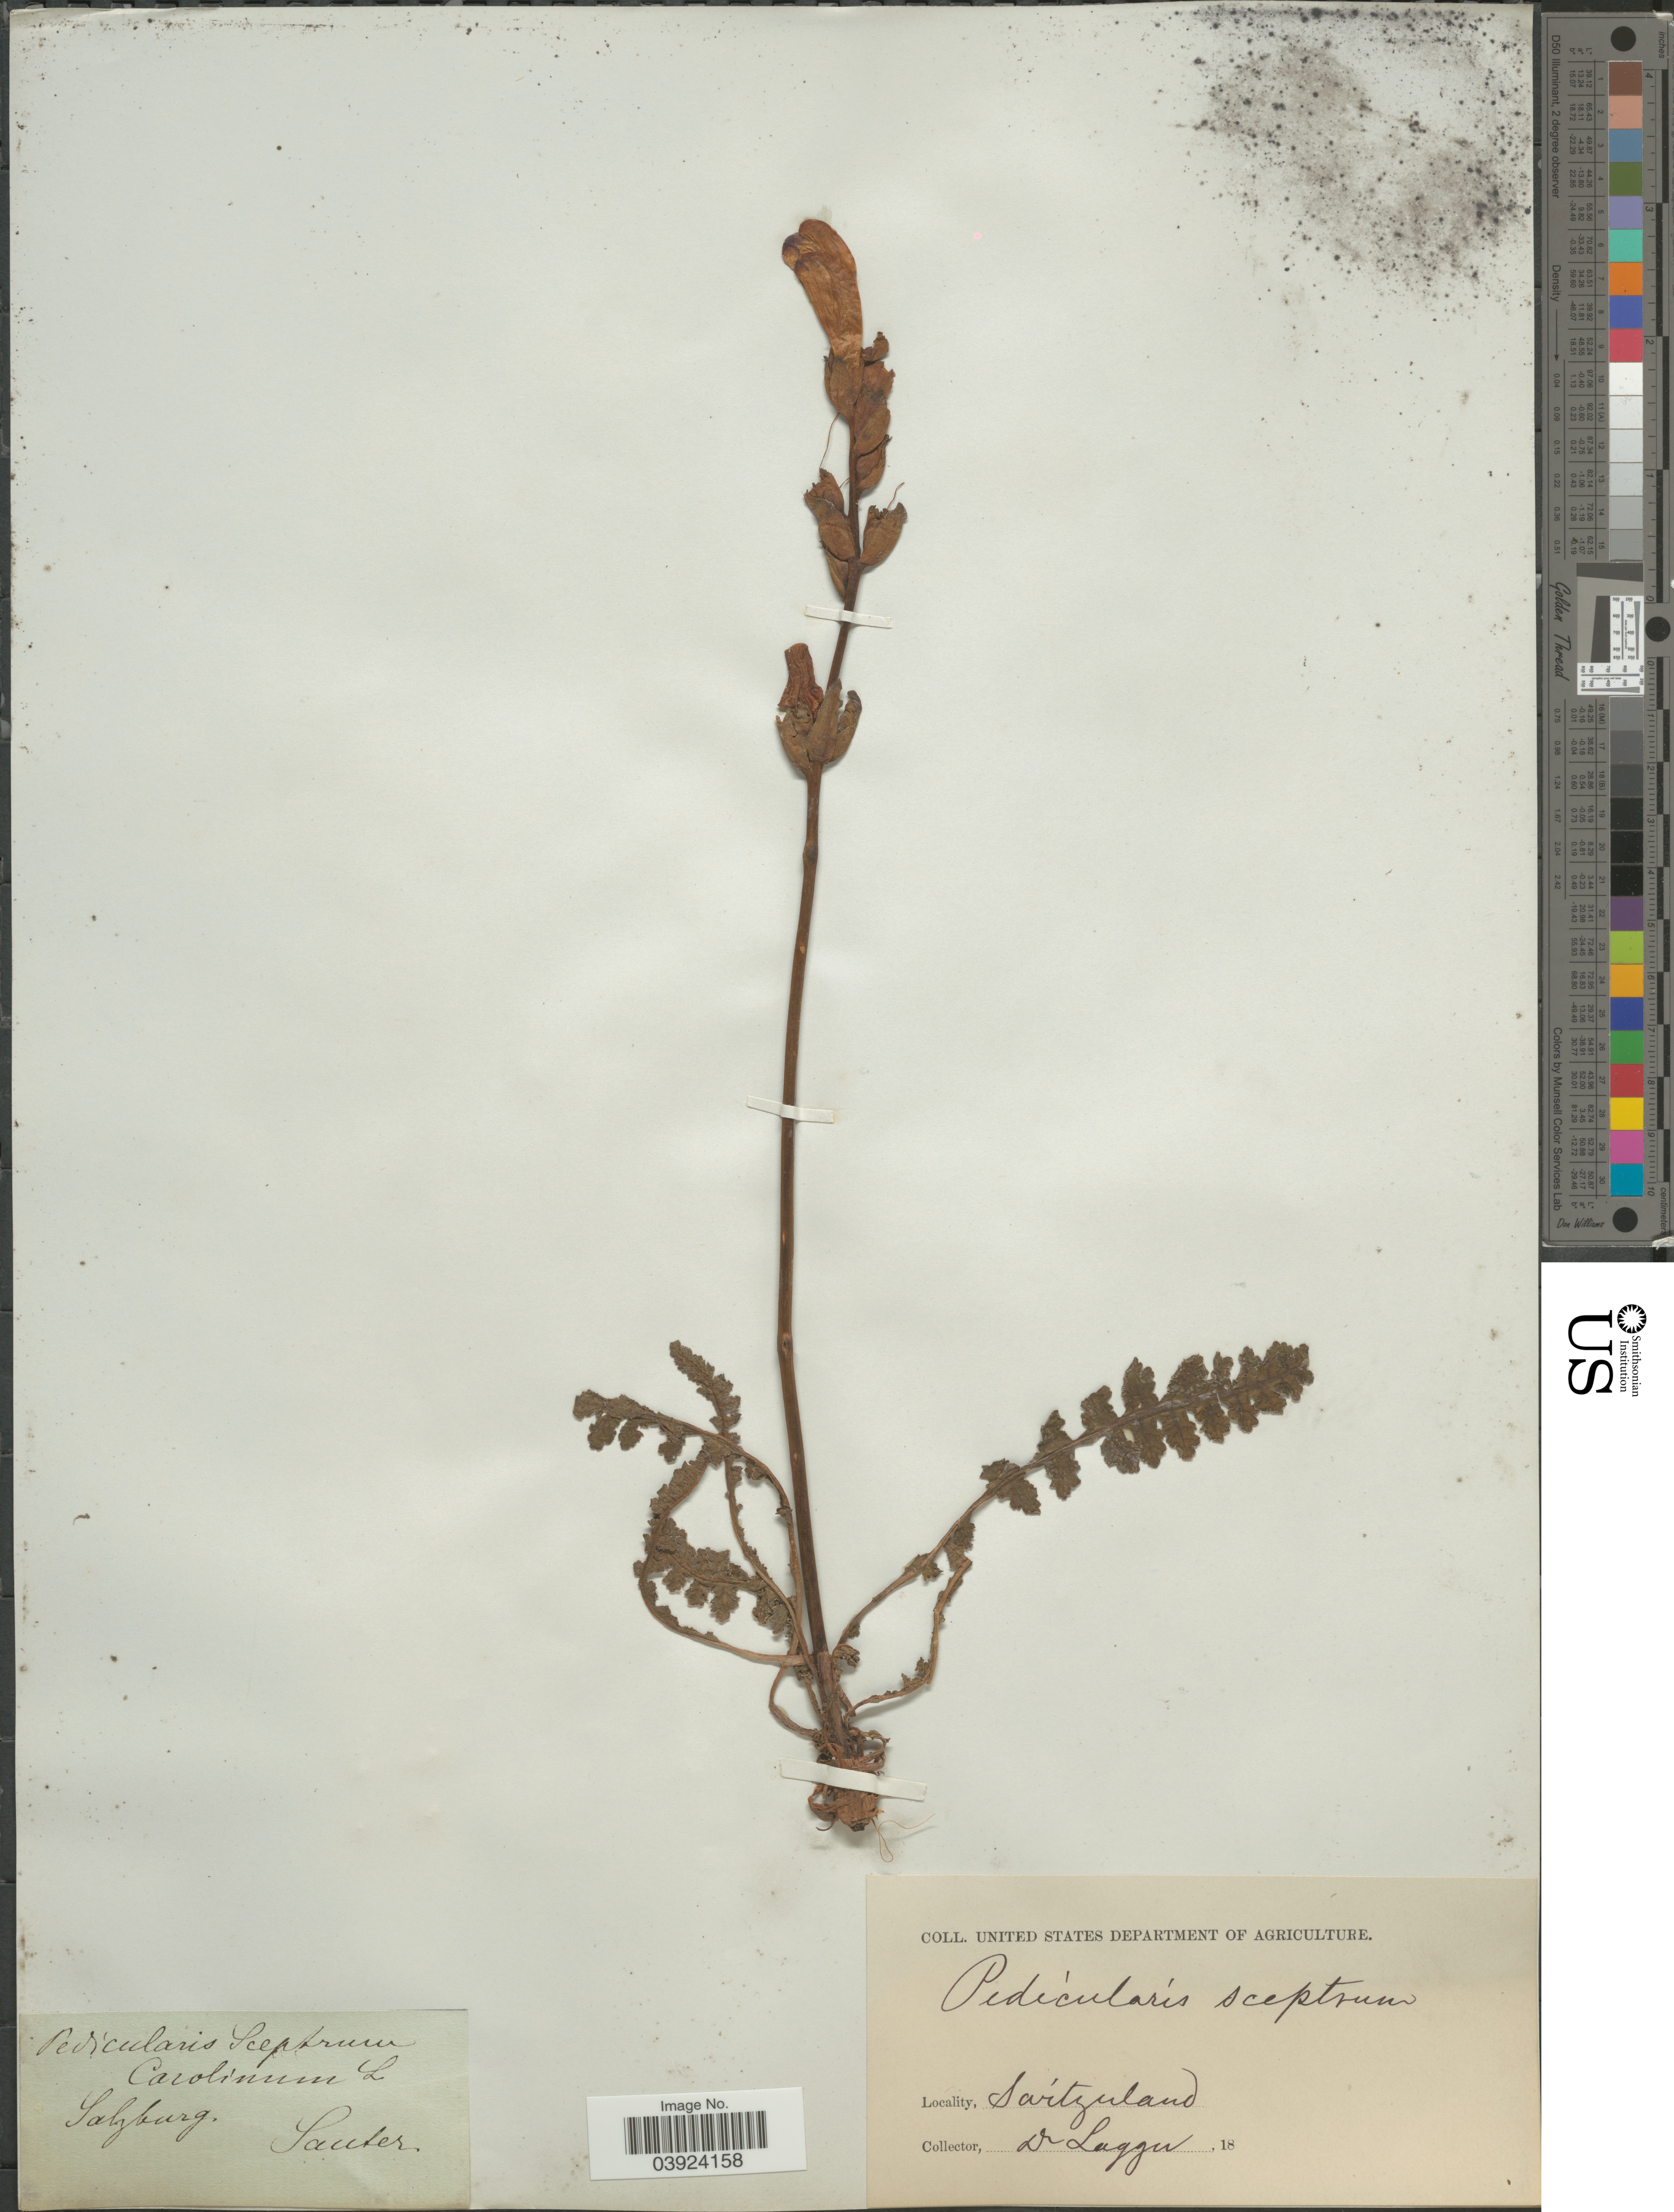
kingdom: Plantae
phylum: Tracheophyta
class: Magnoliopsida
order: Lamiales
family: Orobanchaceae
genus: Pedicularis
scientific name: Pedicularis sceptrum-carolinum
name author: L.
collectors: -. Sauter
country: Austria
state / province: Salzburg